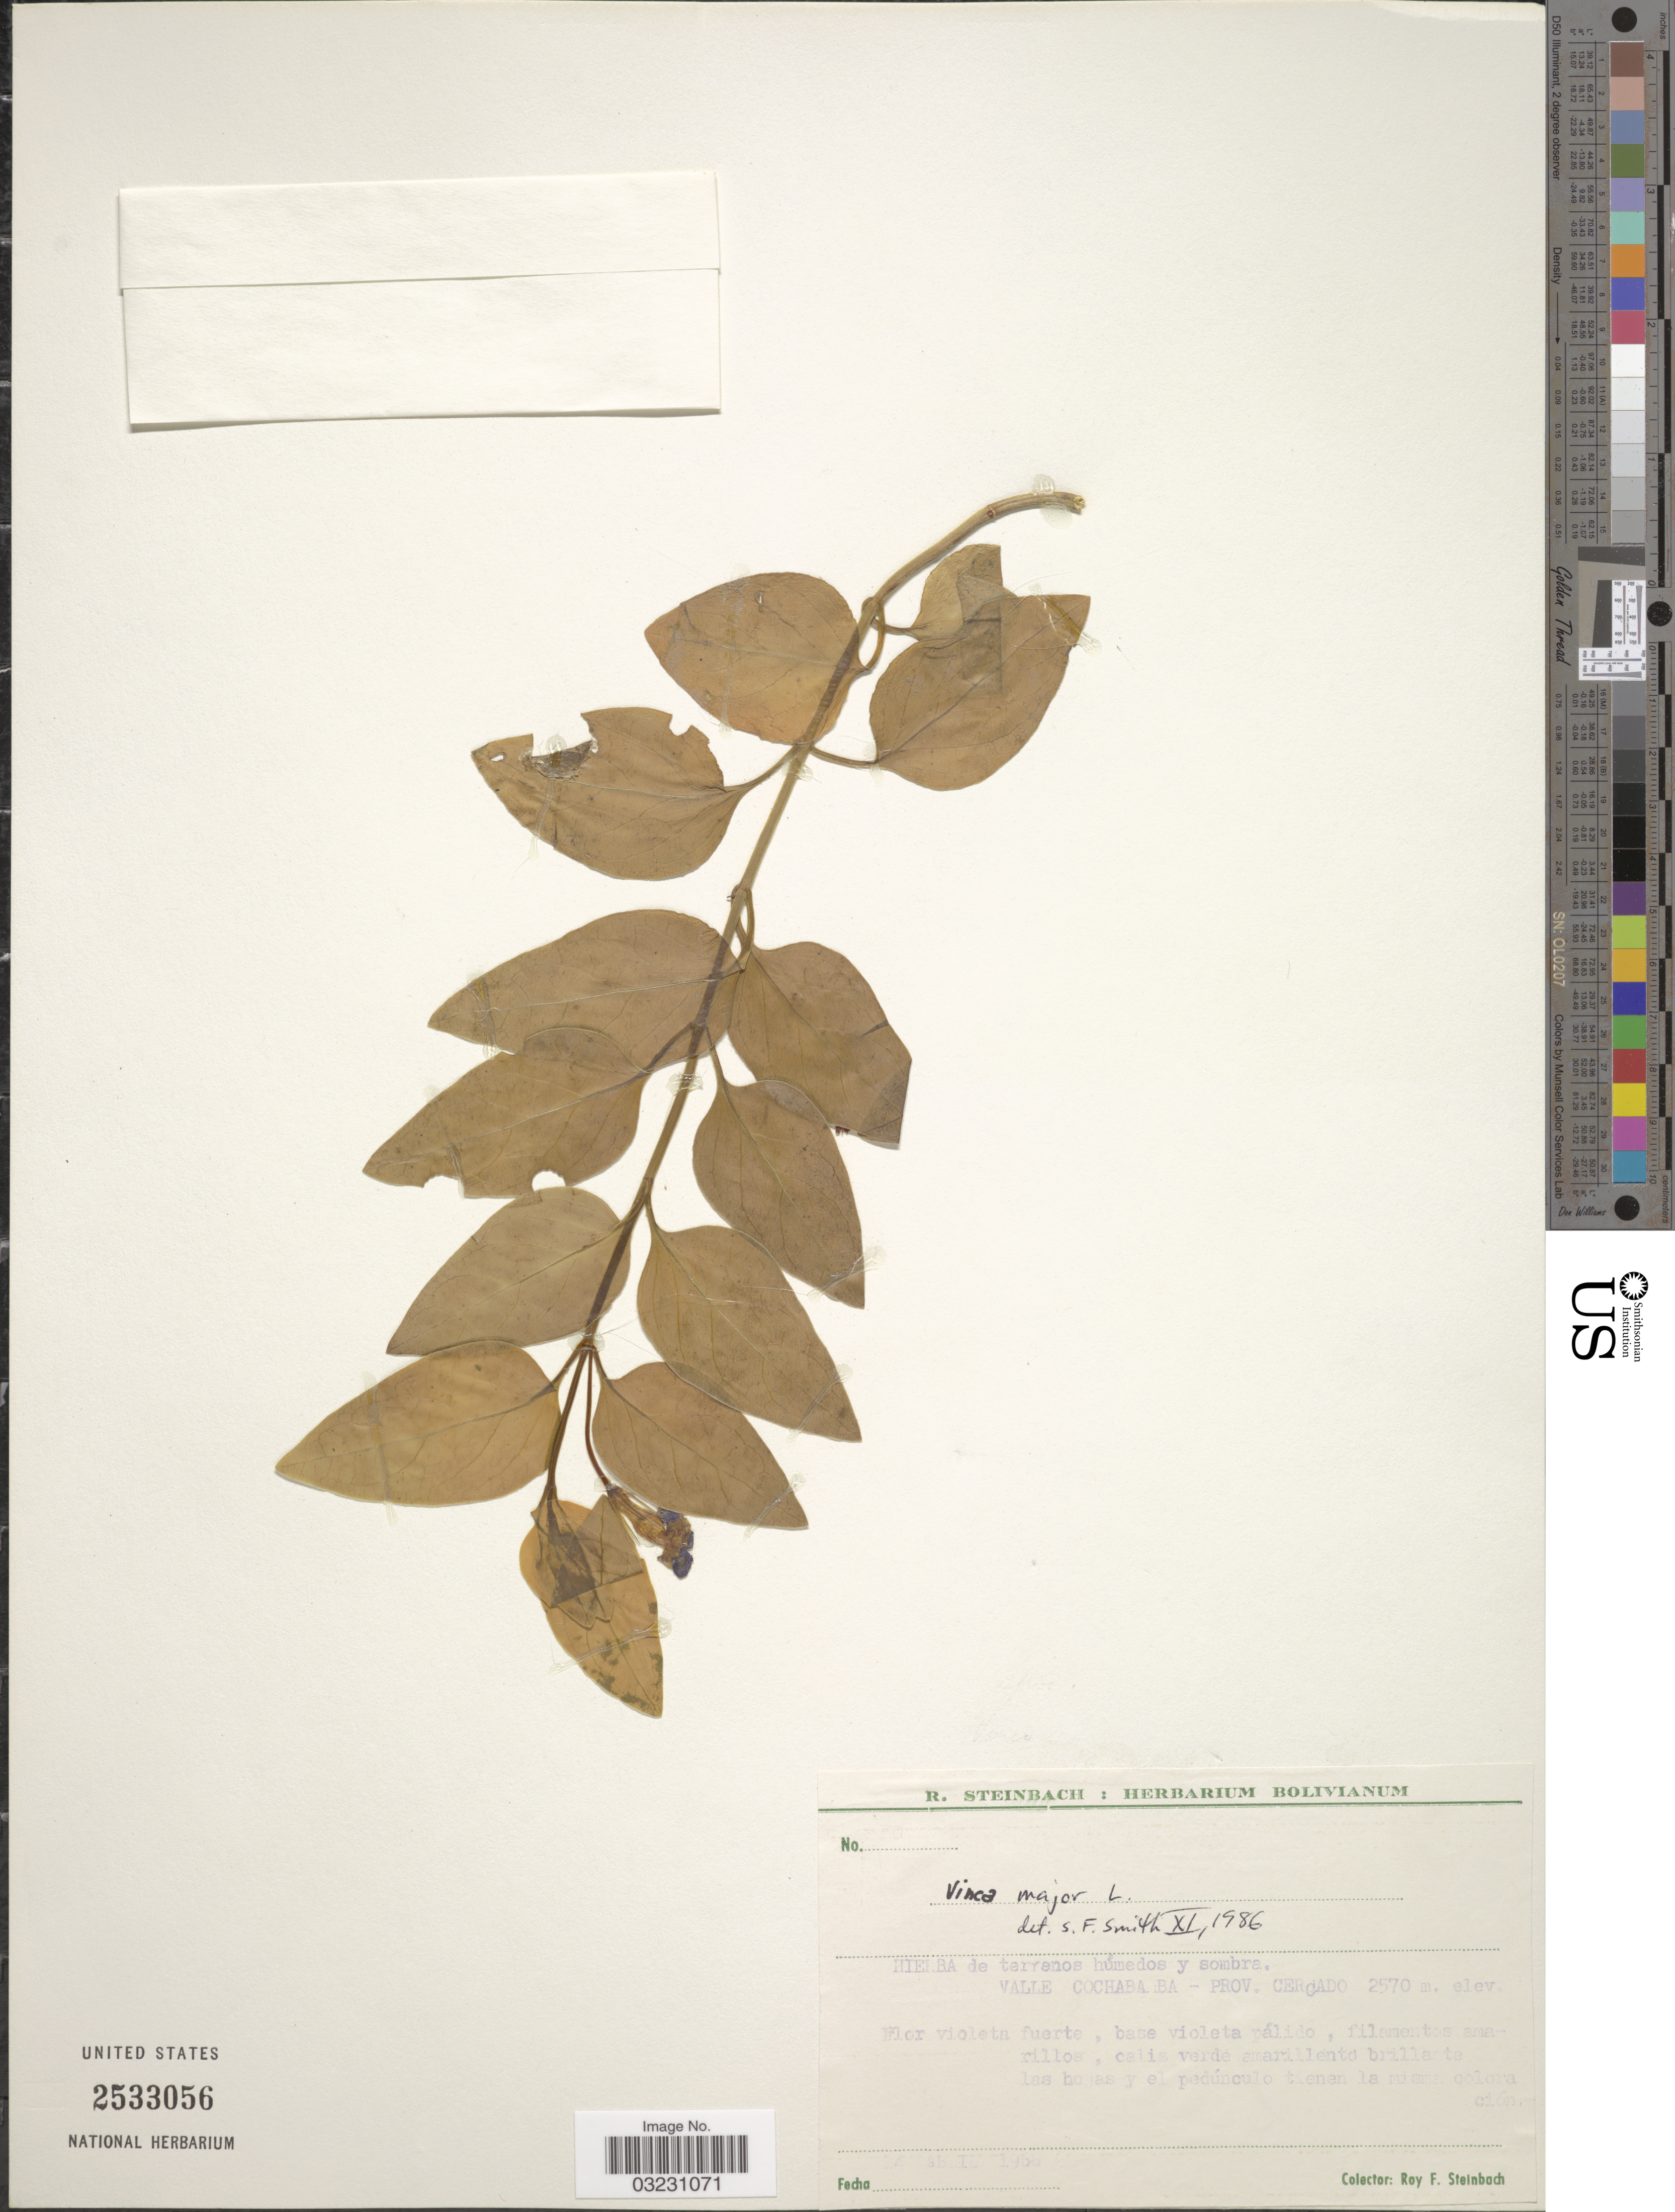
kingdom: Plantae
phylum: Tracheophyta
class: Magnoliopsida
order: Gentianales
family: Apocynaceae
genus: Vinca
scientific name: Vinca major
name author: L.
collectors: R. F. Steinbach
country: Bolivia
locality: Valle Cochabamba - Prov. Cercado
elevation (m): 2570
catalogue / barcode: US 2533056